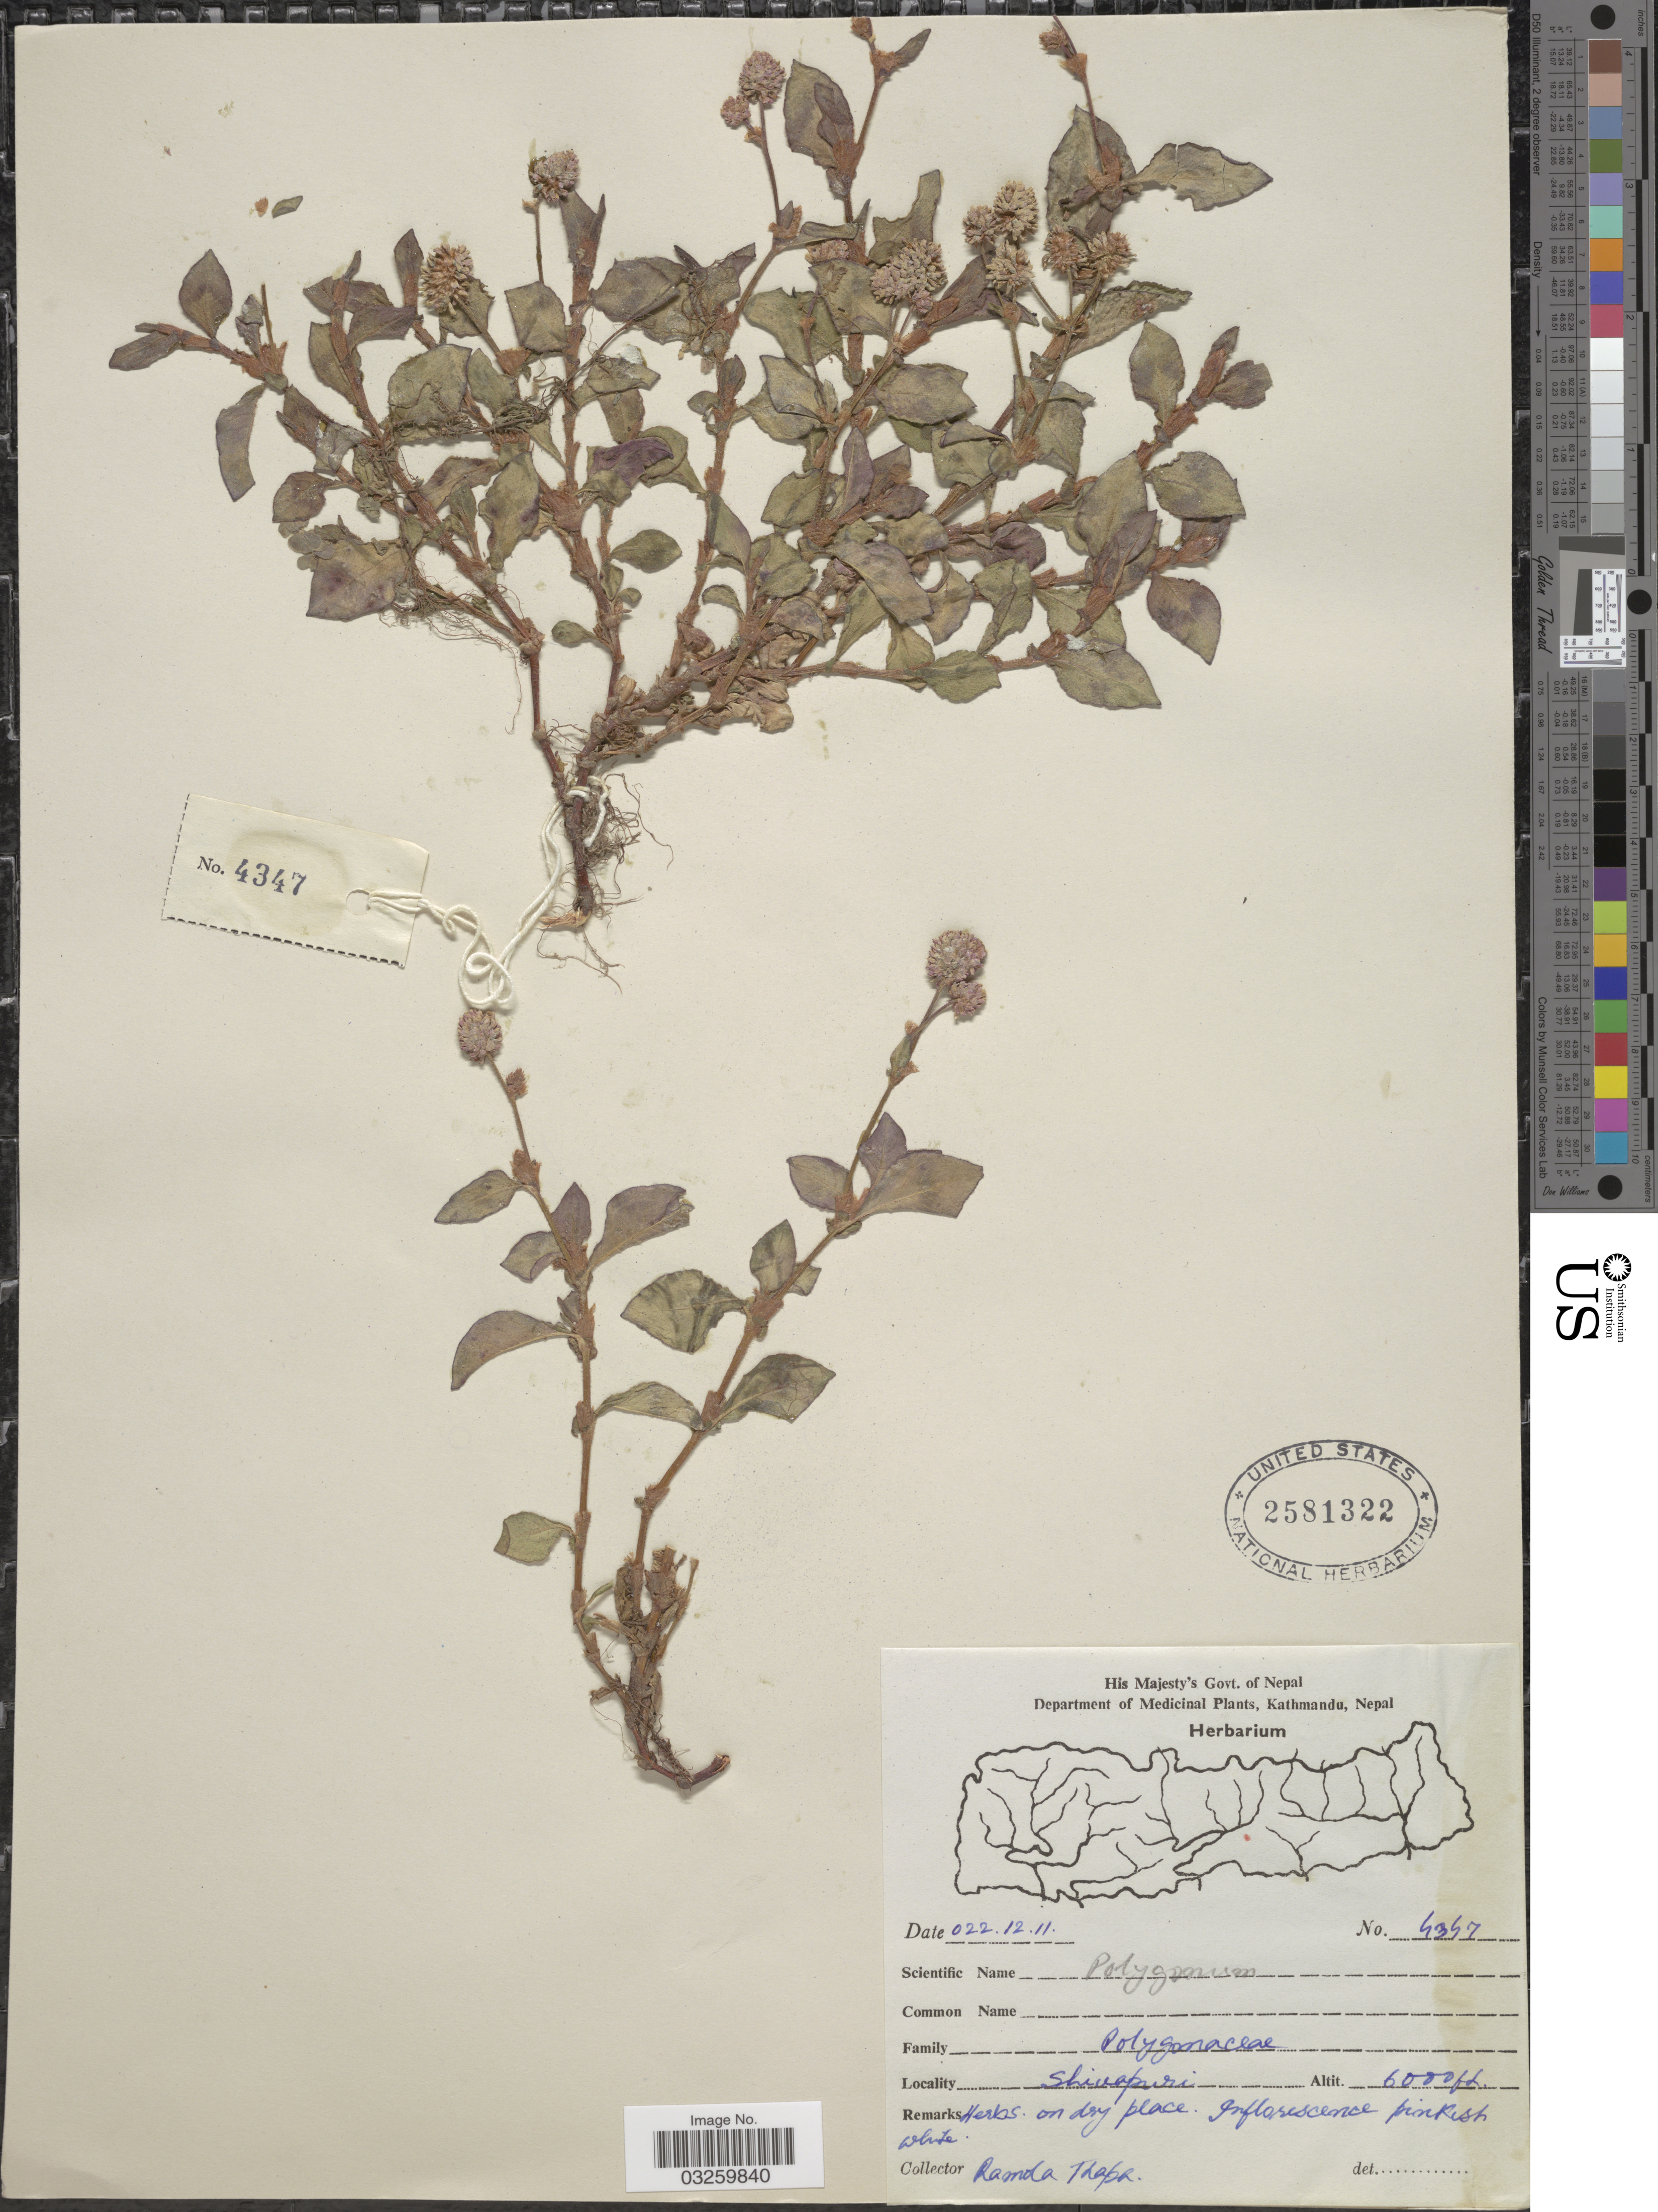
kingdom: Plantae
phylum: Tracheophyta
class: Magnoliopsida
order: Caryophyllales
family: Polygonaceae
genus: Polygonum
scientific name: Polygonum sp.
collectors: R. Thapa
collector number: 4347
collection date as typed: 022.12.11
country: Nepal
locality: Shivapuri.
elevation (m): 1829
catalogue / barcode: US 2581322